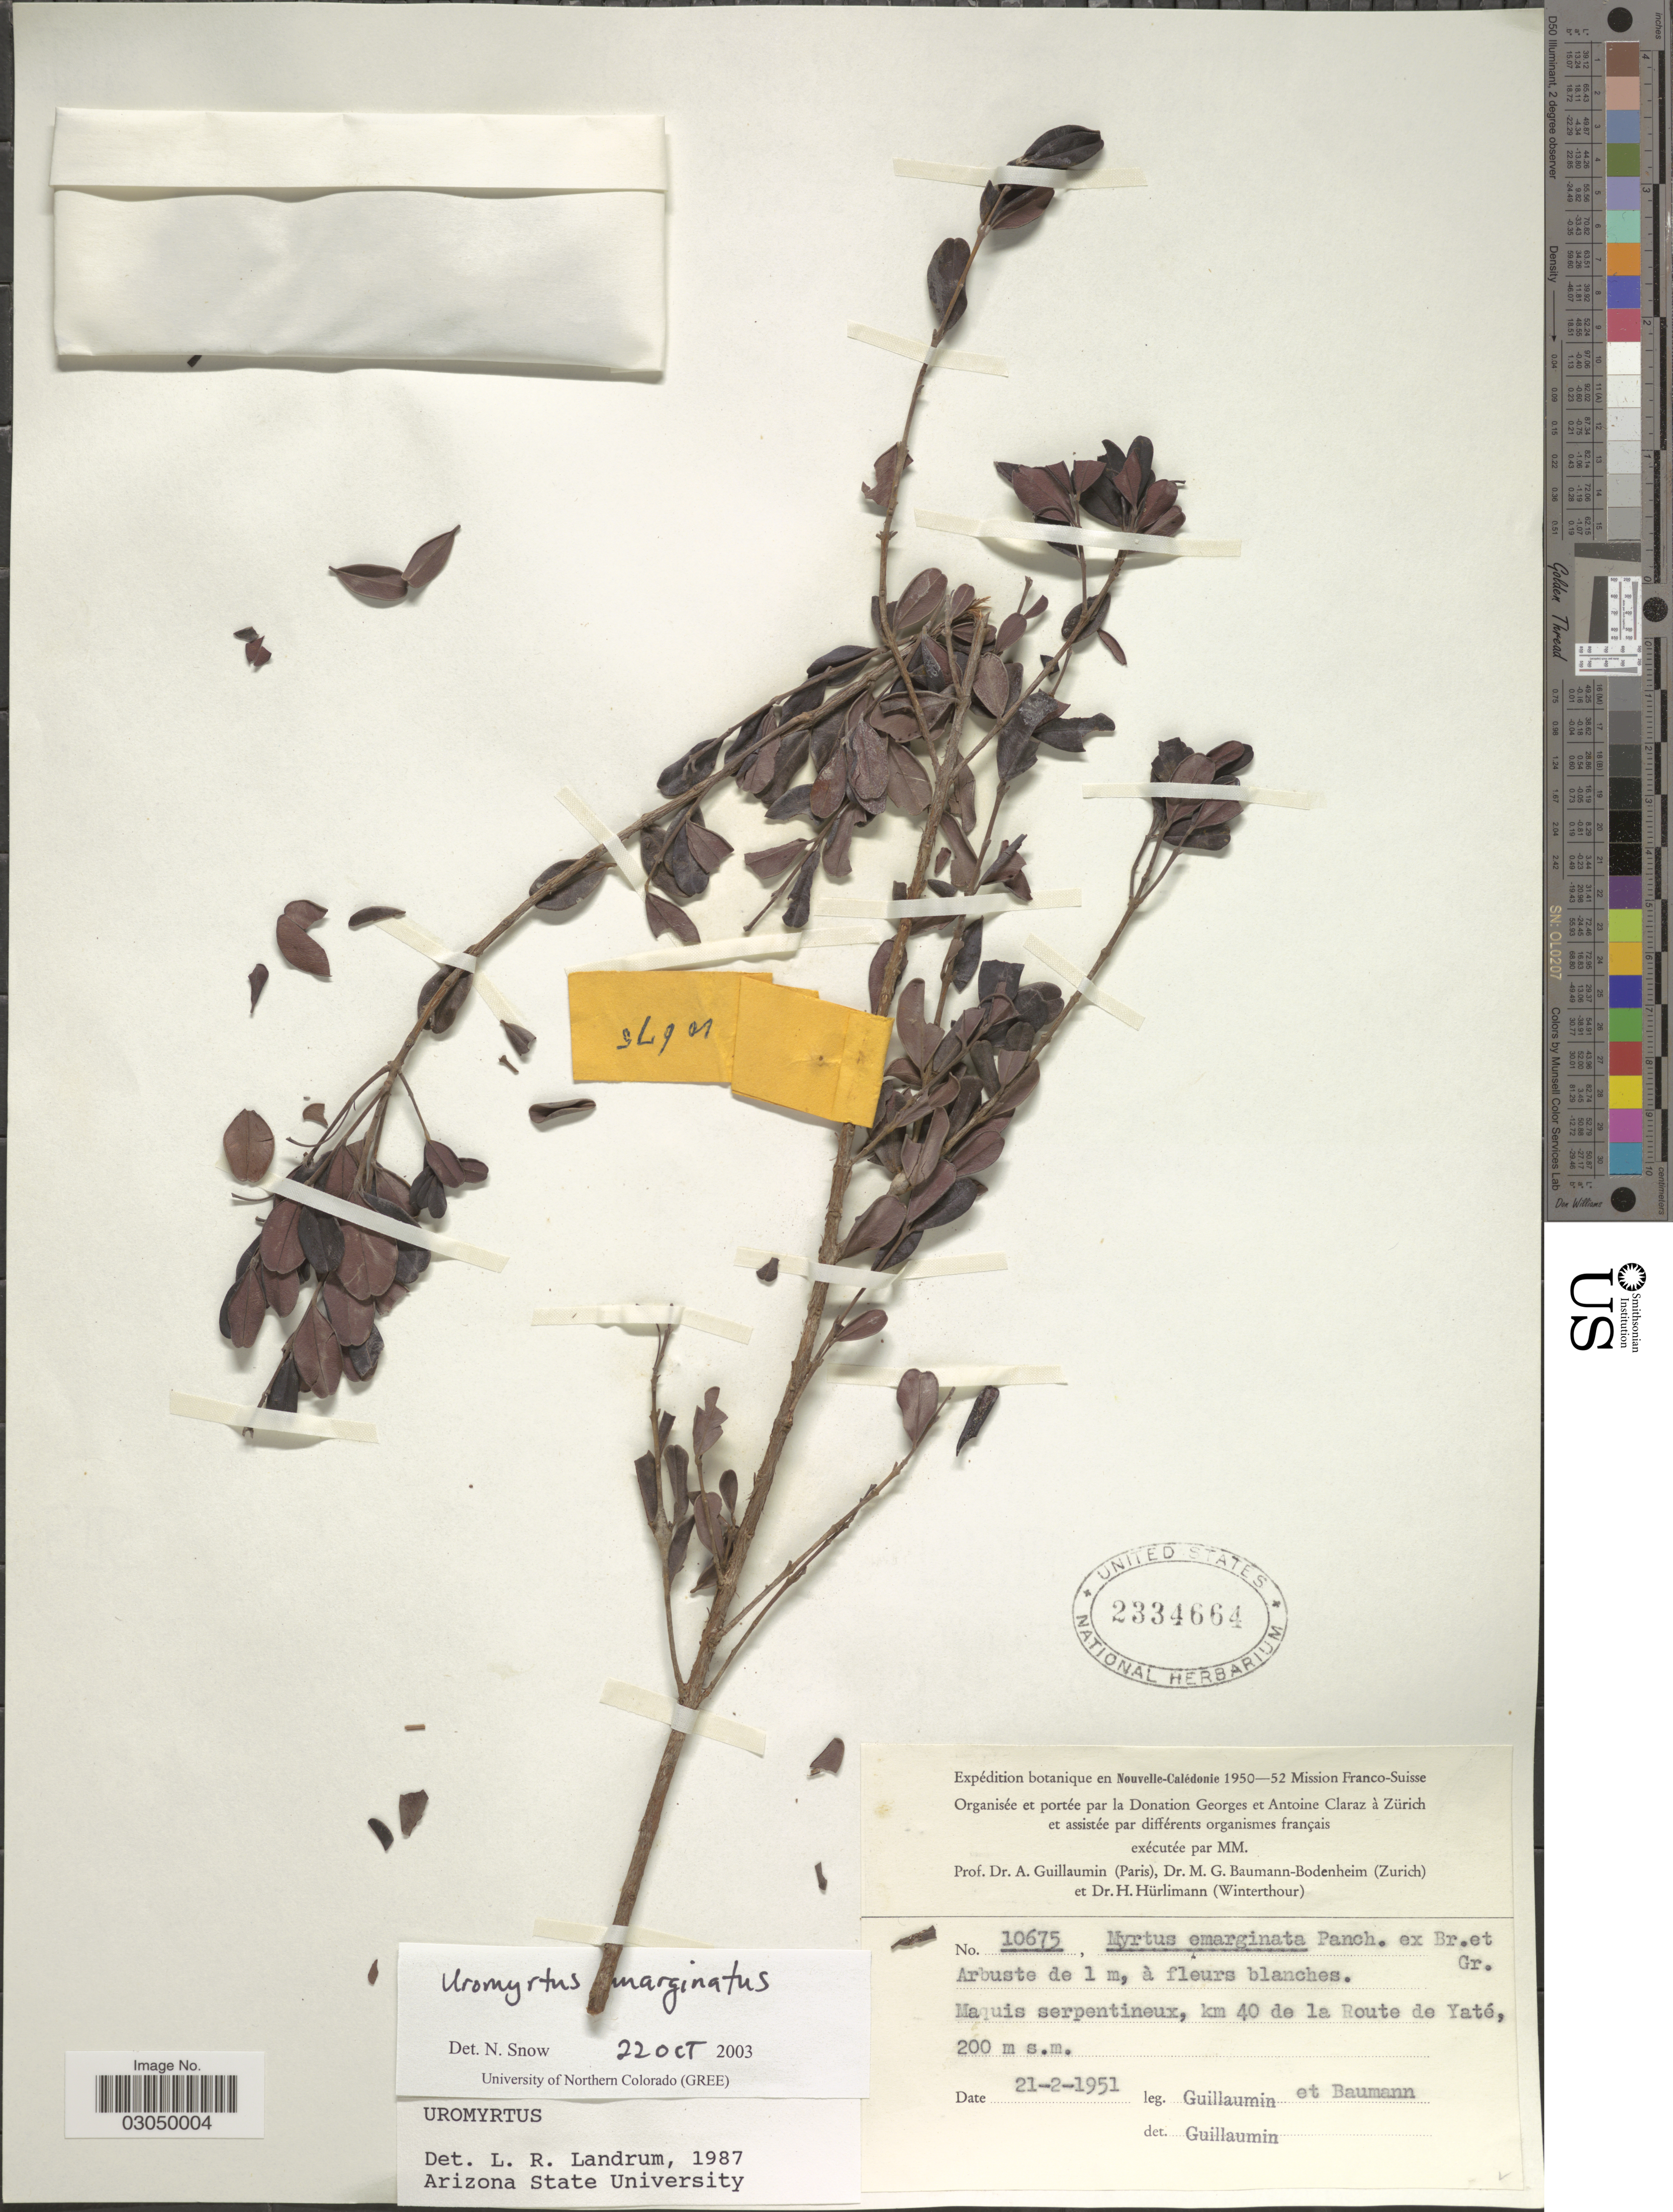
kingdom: Plantae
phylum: Tracheophyta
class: Magnoliopsida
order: Myrtales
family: Myrtaceae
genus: Uromyrtus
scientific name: Uromyrtus emarginata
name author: (Pancher ex Baker f.) Burret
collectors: A. Guillaumin & M. G. Baumann-Bodenheim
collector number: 10675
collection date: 1951-02-21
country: New Caledonia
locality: En Nouvelle-Calédonie. Maquis serpentineux, km 40 de la Route de Yaté.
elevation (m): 200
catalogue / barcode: US 2334664